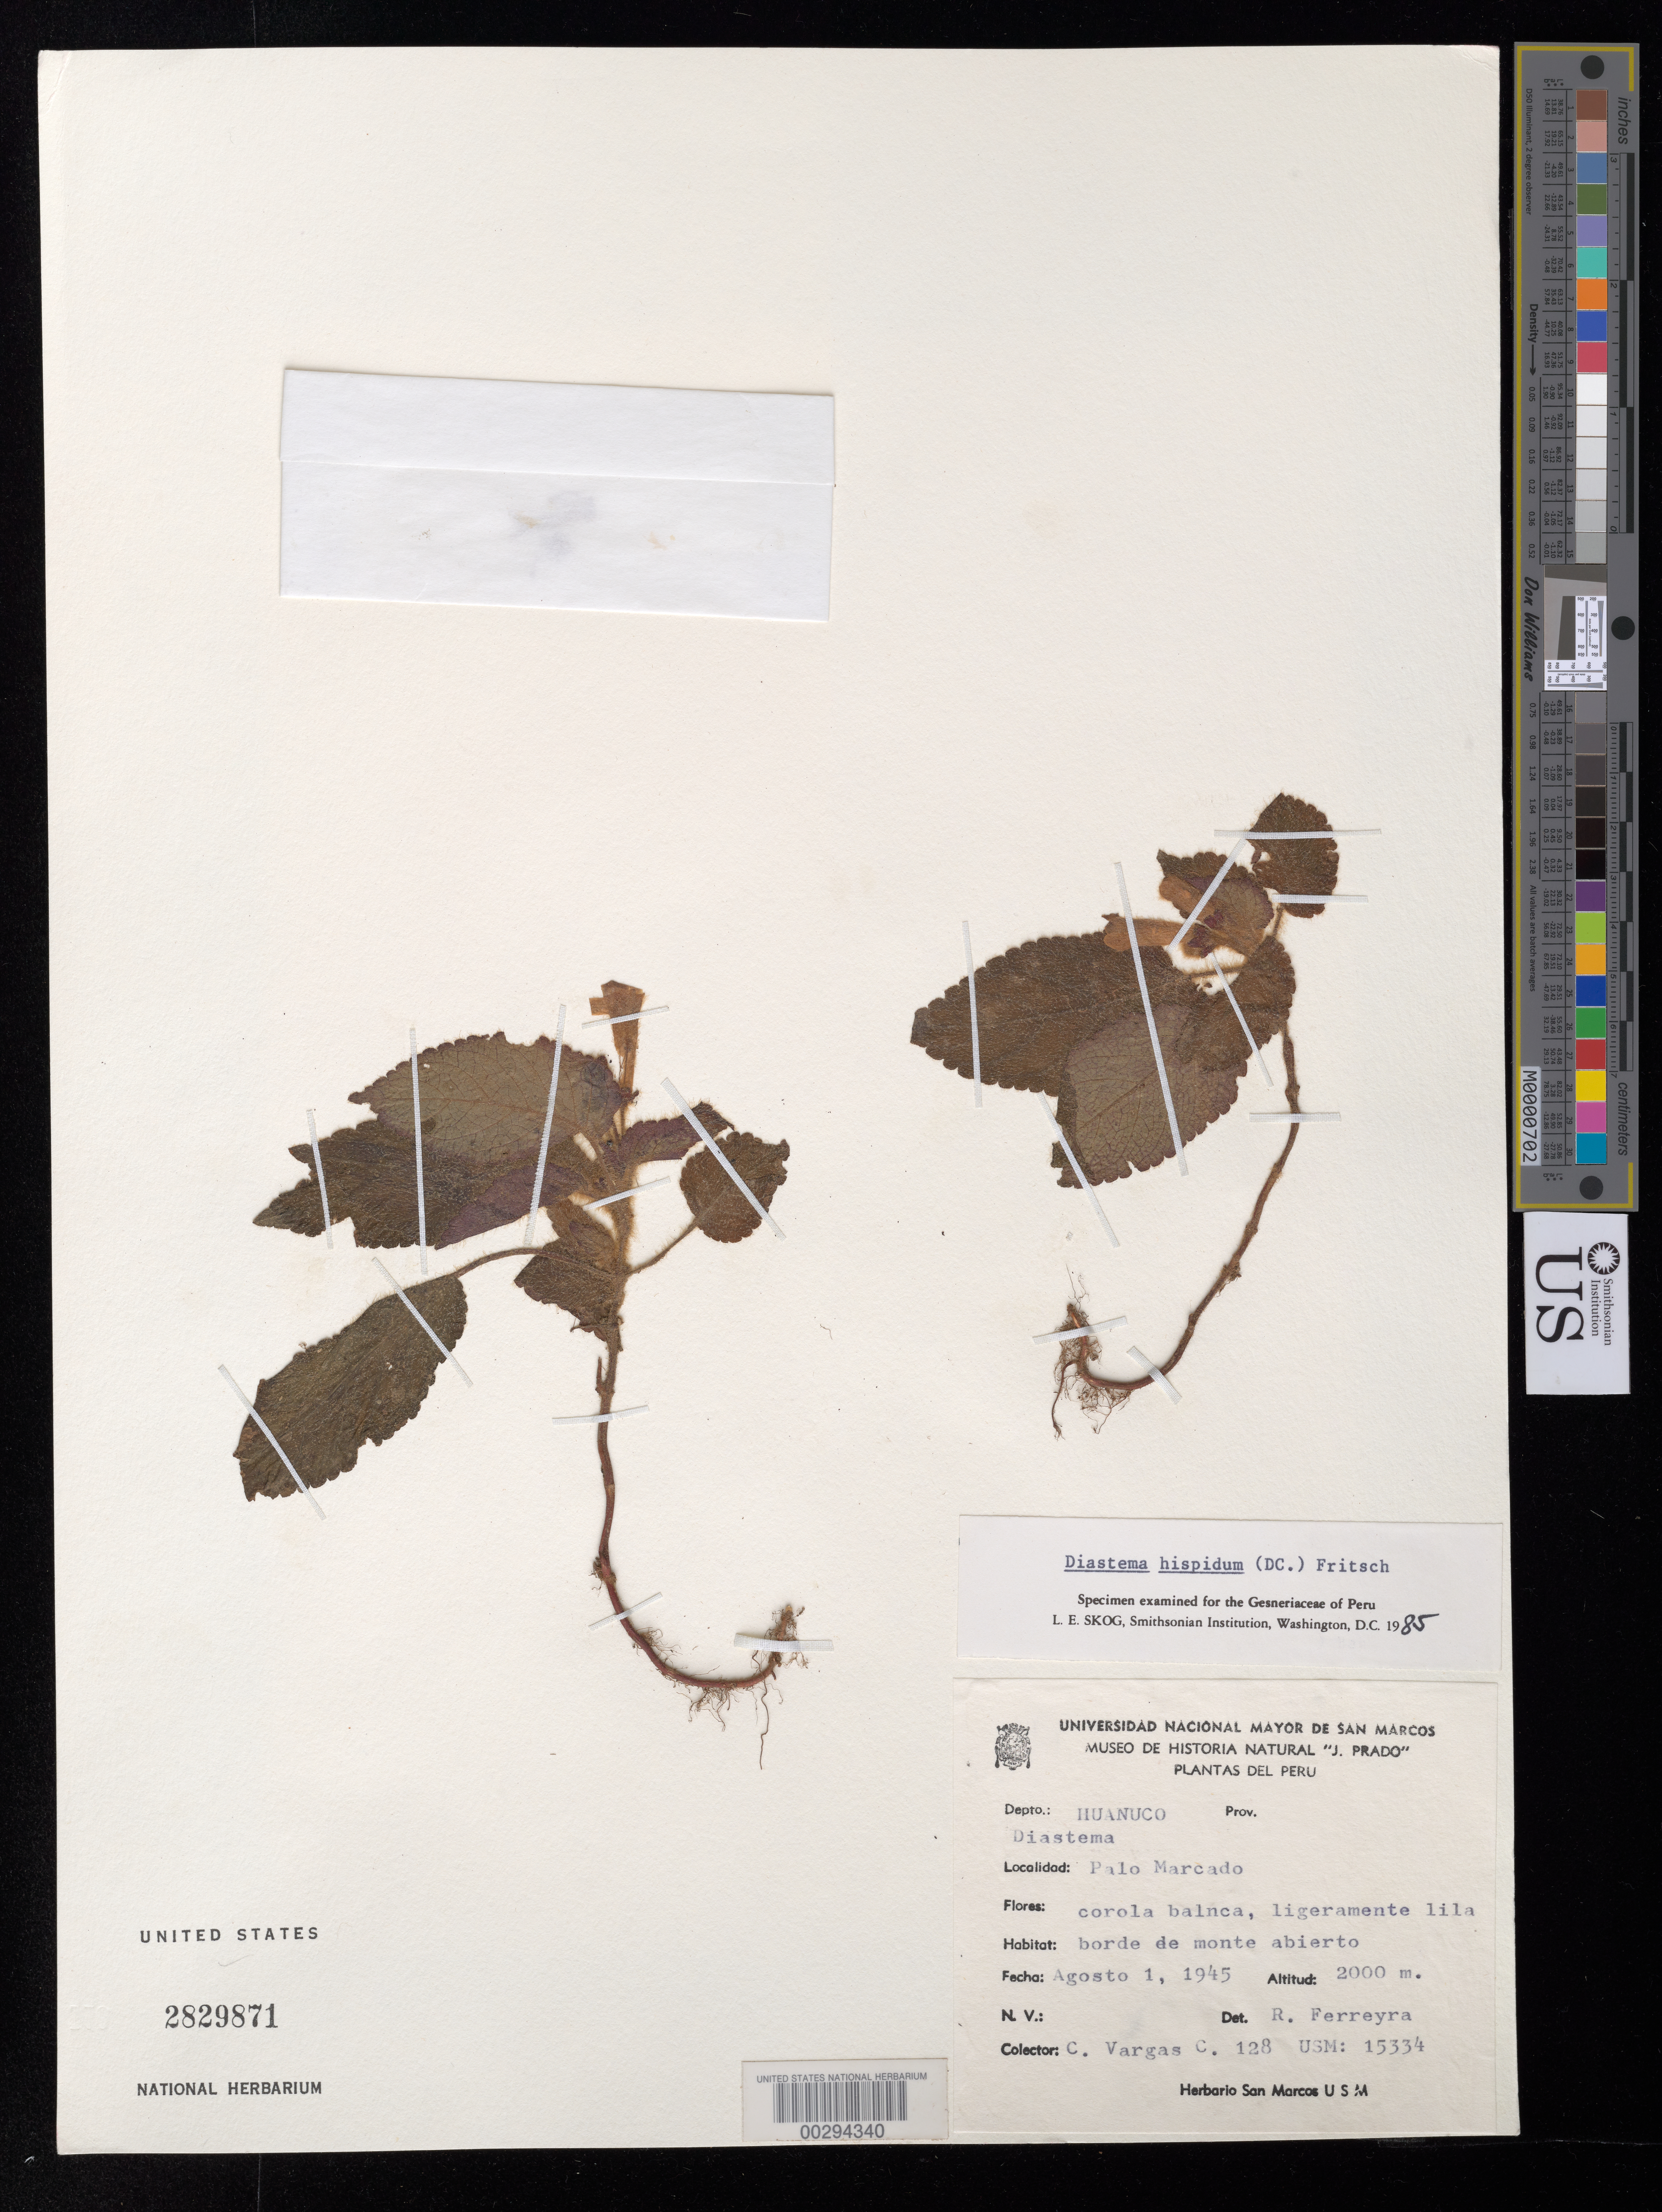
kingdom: Plantae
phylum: Tracheophyta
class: Magnoliopsida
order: Lamiales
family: Gesneriaceae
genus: Diastema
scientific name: Diastema hispidum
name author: (DC.) Fritsch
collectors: C. Vargas C.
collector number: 128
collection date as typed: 01 Aug 1945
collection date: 1945-08-01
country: Peru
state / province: Huánuco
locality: Palo Marcado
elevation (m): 2000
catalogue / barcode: US 2829871